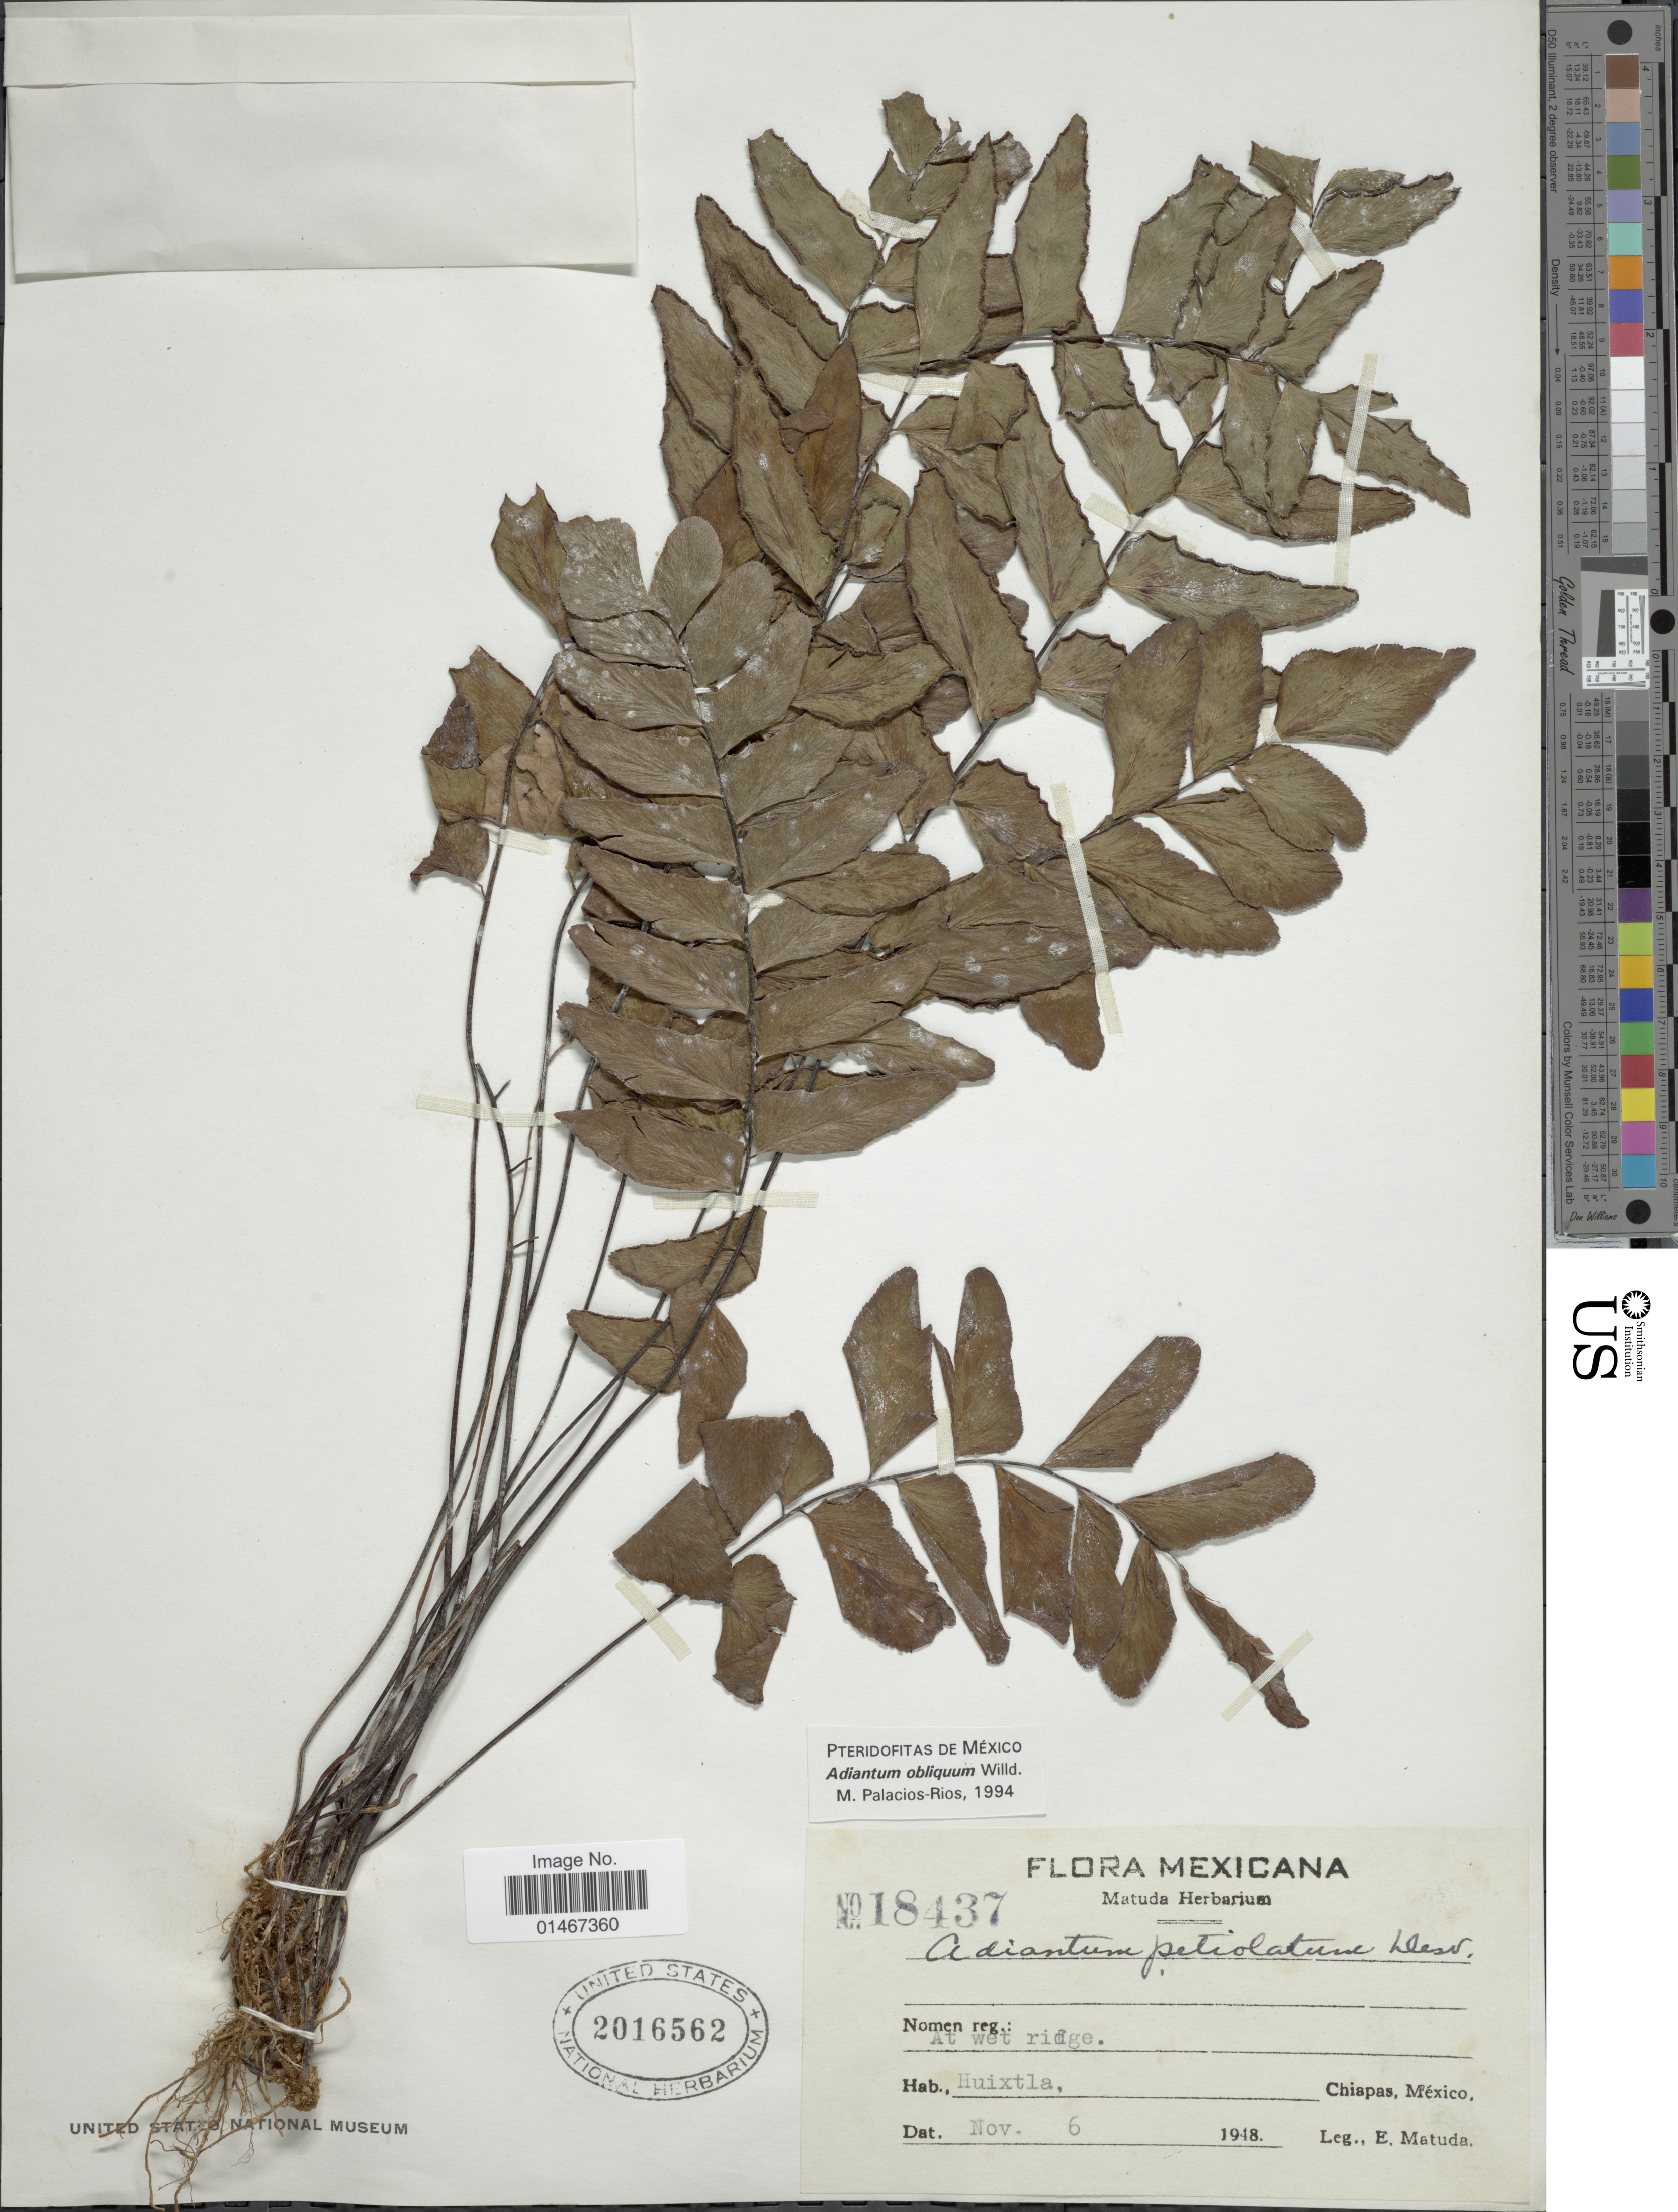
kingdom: Plantae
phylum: Tracheophyta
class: Polypodiopsida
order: Polypodiales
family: Pteridaceae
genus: Adiantum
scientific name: Adiantum obliquum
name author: Willd.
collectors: E. Matuda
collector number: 18437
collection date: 1948-11-06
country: Mexico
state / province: Chiapas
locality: Huixtla. Chiapas.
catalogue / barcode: US 2016562